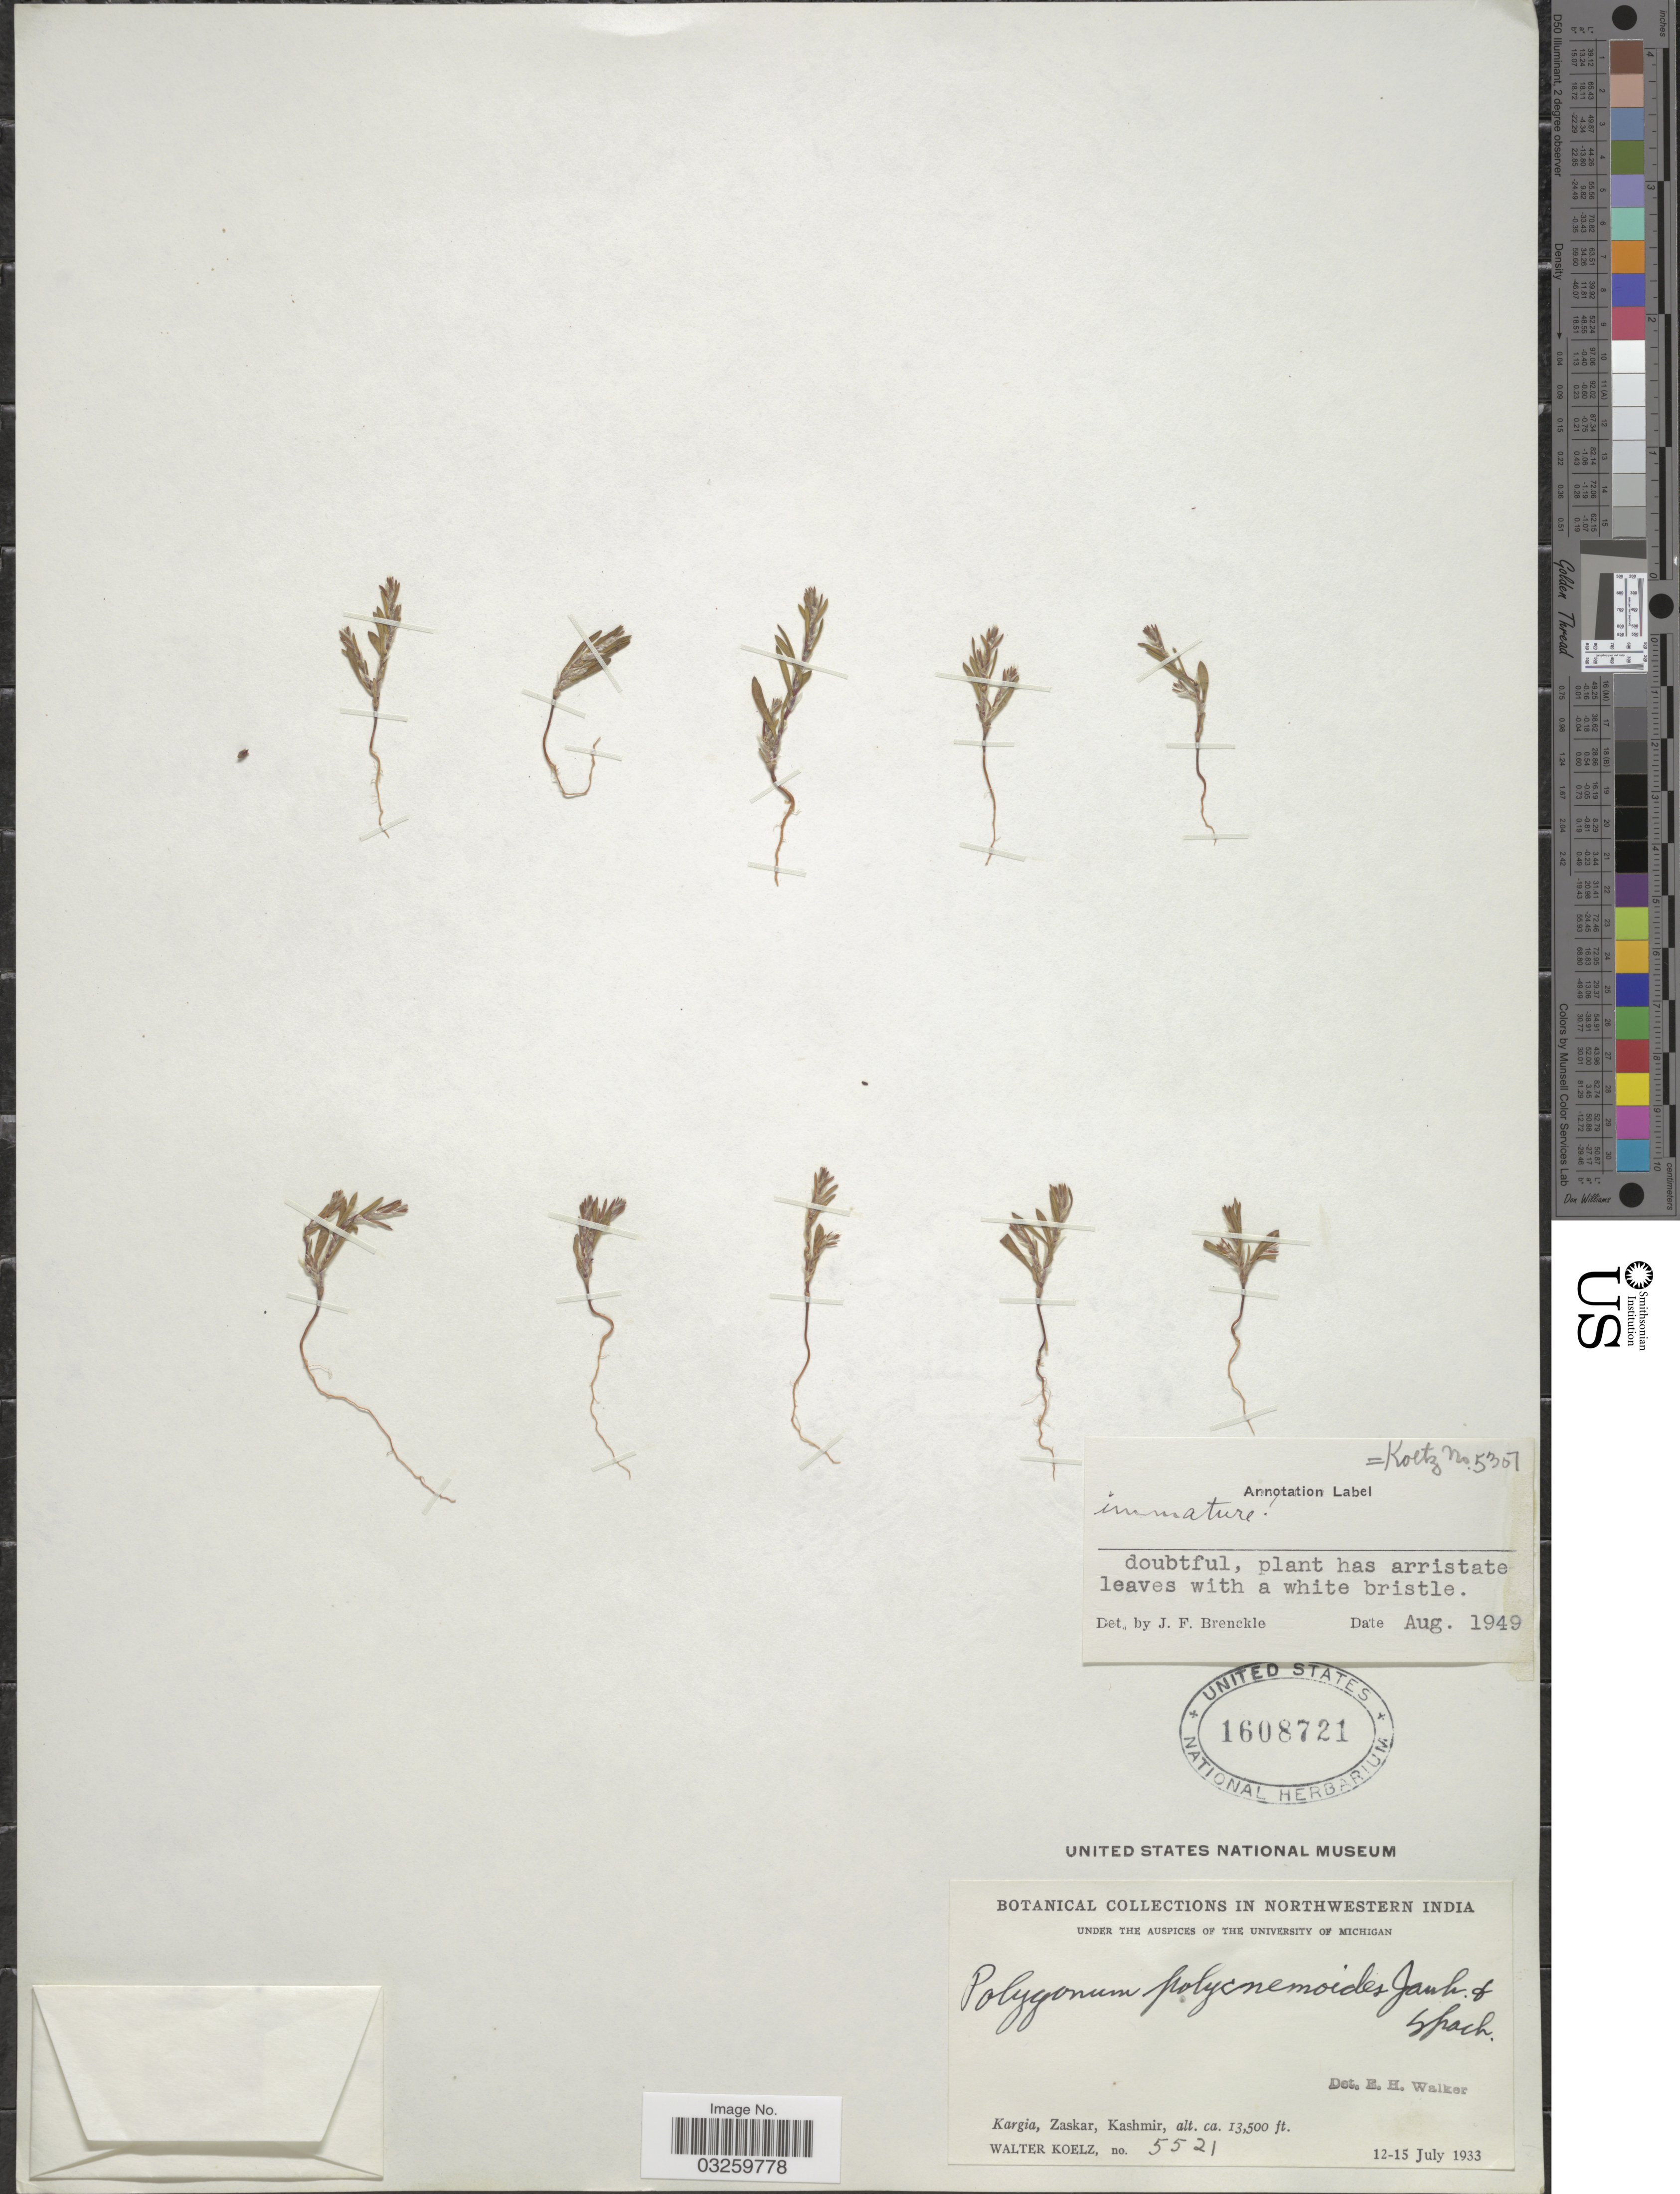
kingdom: Plantae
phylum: Tracheophyta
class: Magnoliopsida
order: Caryophyllales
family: Polygonaceae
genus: Polygonum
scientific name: Polygonum sp.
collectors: W. N. Koelz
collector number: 5521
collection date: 1933-07-12/1933-07-15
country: India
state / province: Jammu and Kashmir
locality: Northwestern India. Kargia, Zaskar, Kashmir.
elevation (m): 4115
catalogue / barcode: US 1608721